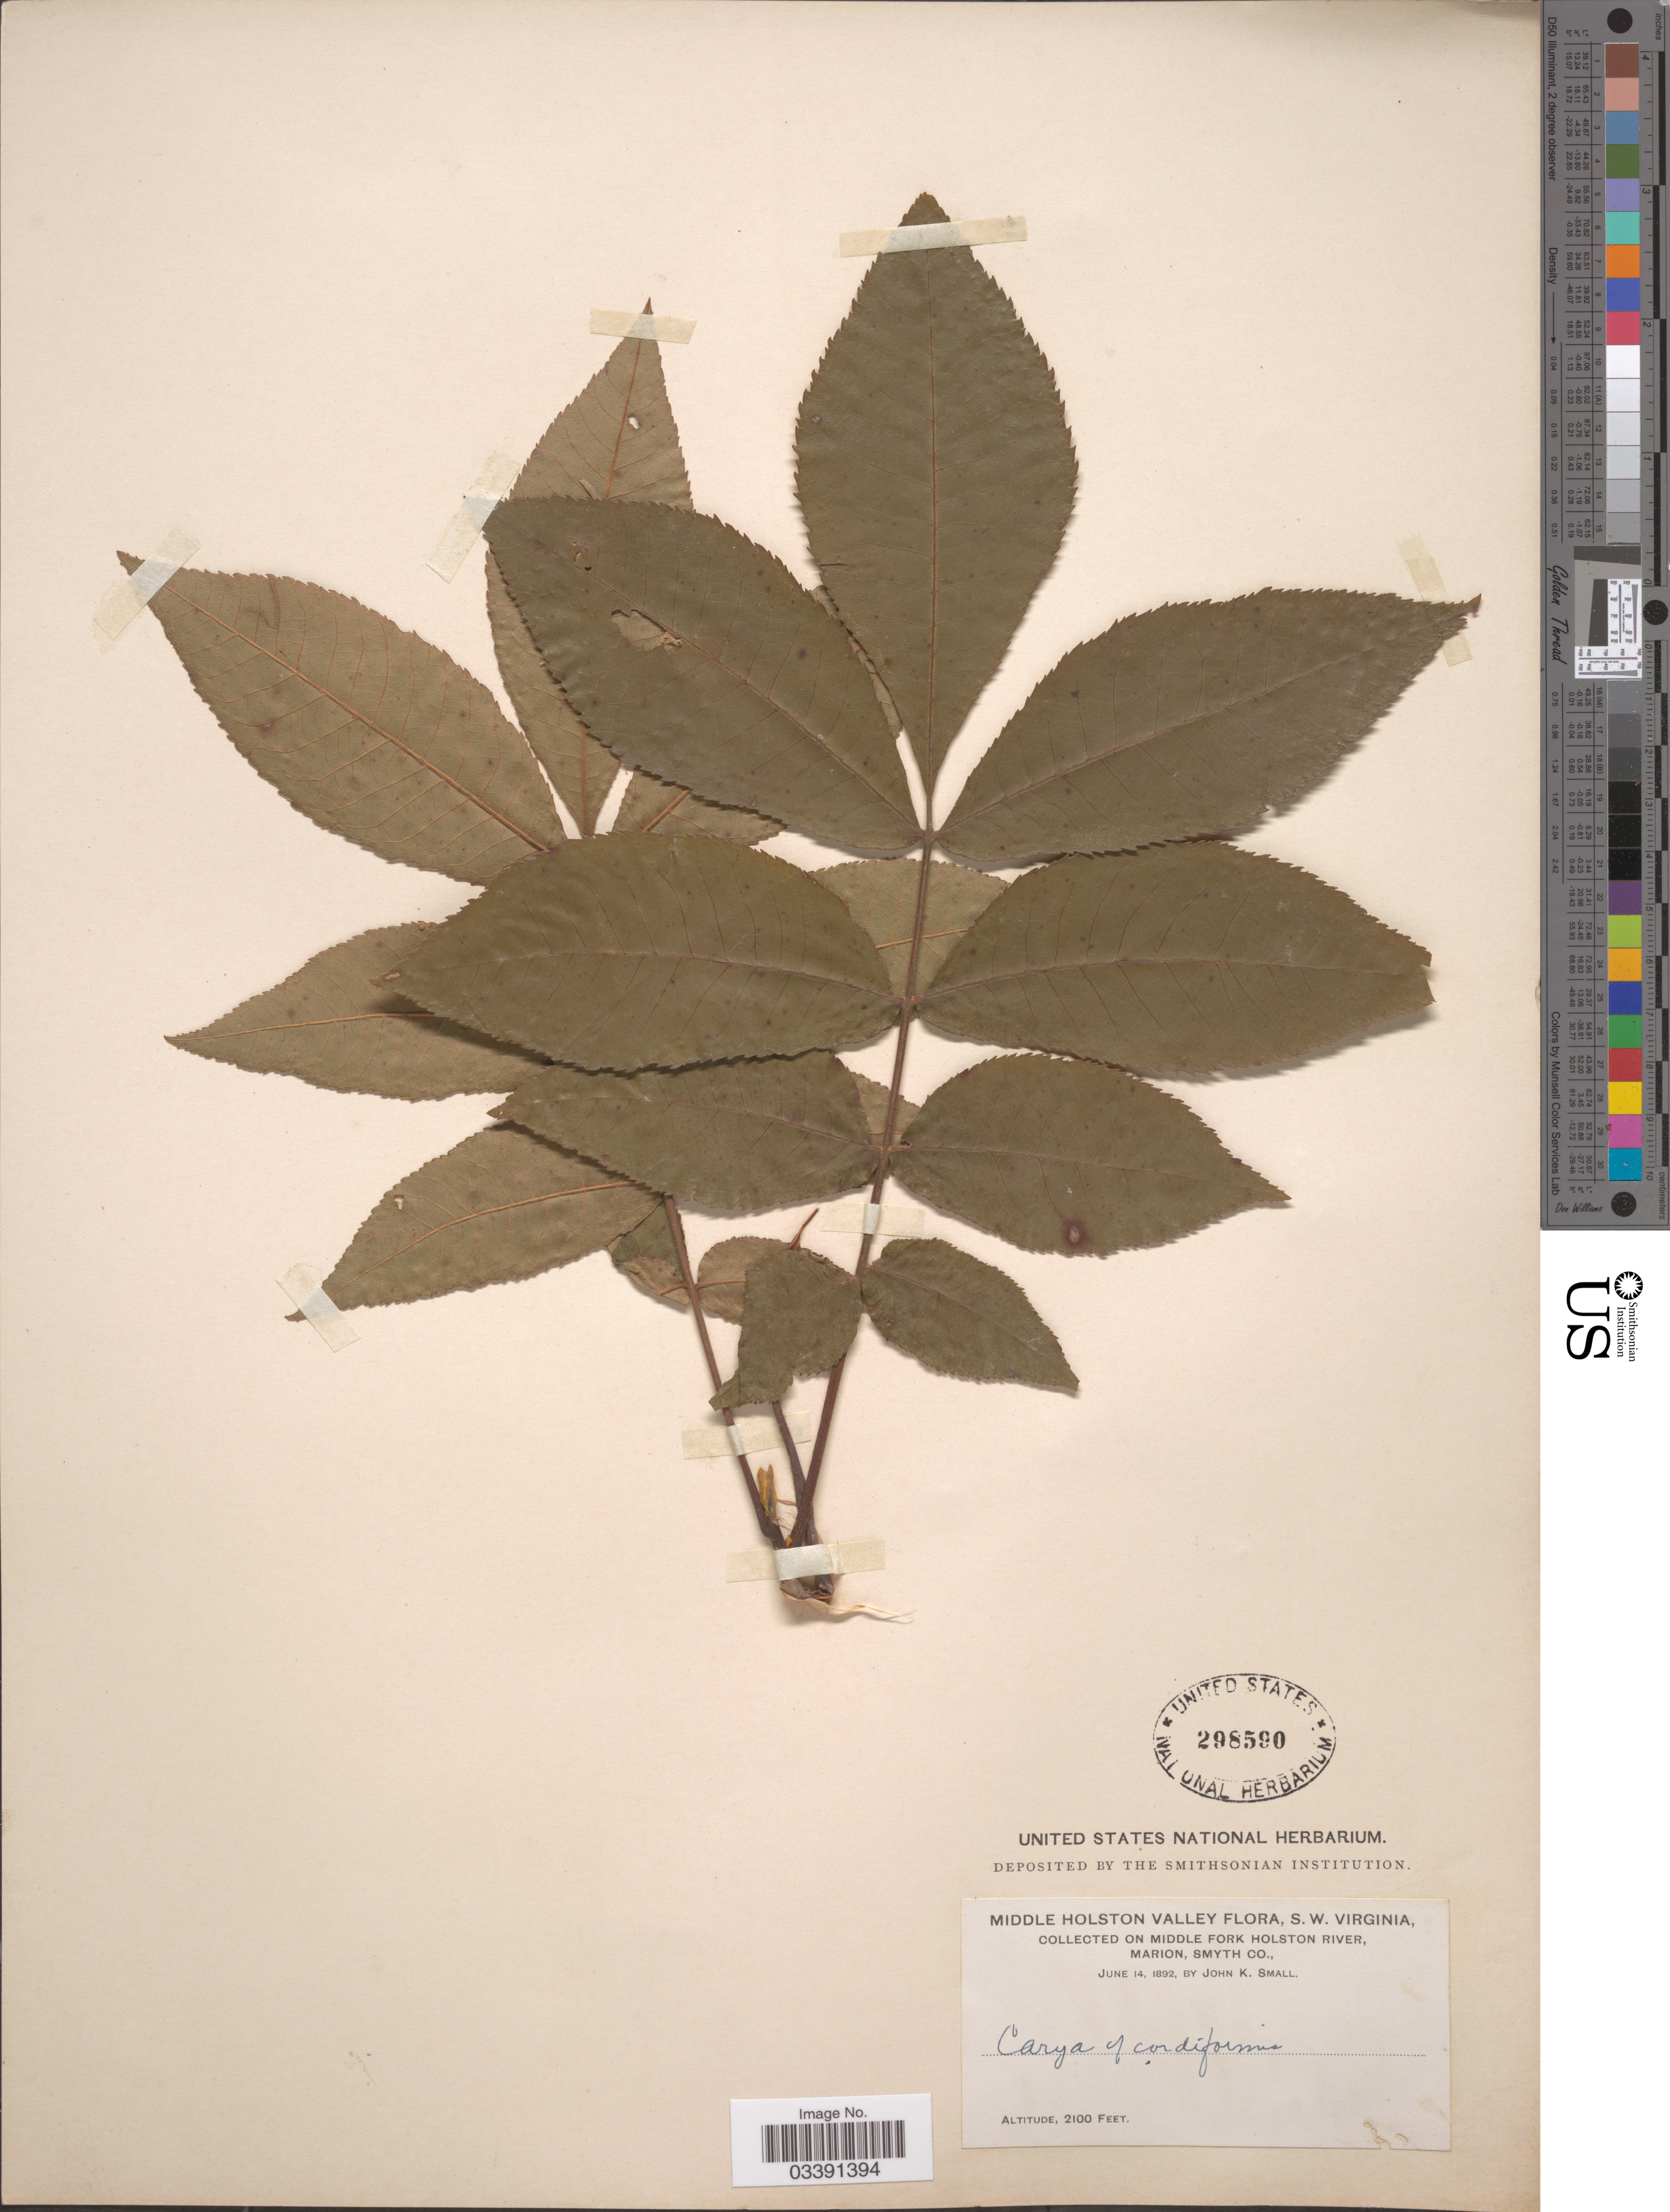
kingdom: Plantae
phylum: Tracheophyta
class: Magnoliopsida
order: Fagales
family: Juglandaceae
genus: Carya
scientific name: Carya cordiformis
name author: (Wangenh.) K. Koch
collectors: J. K. Small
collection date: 1892-06-14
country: United States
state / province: Virginia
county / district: Smyth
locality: Middle Holston Valley. S.W. Virginia. On Middle Fork Holston River, Marion, Smyth Co.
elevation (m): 640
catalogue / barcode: US 298590